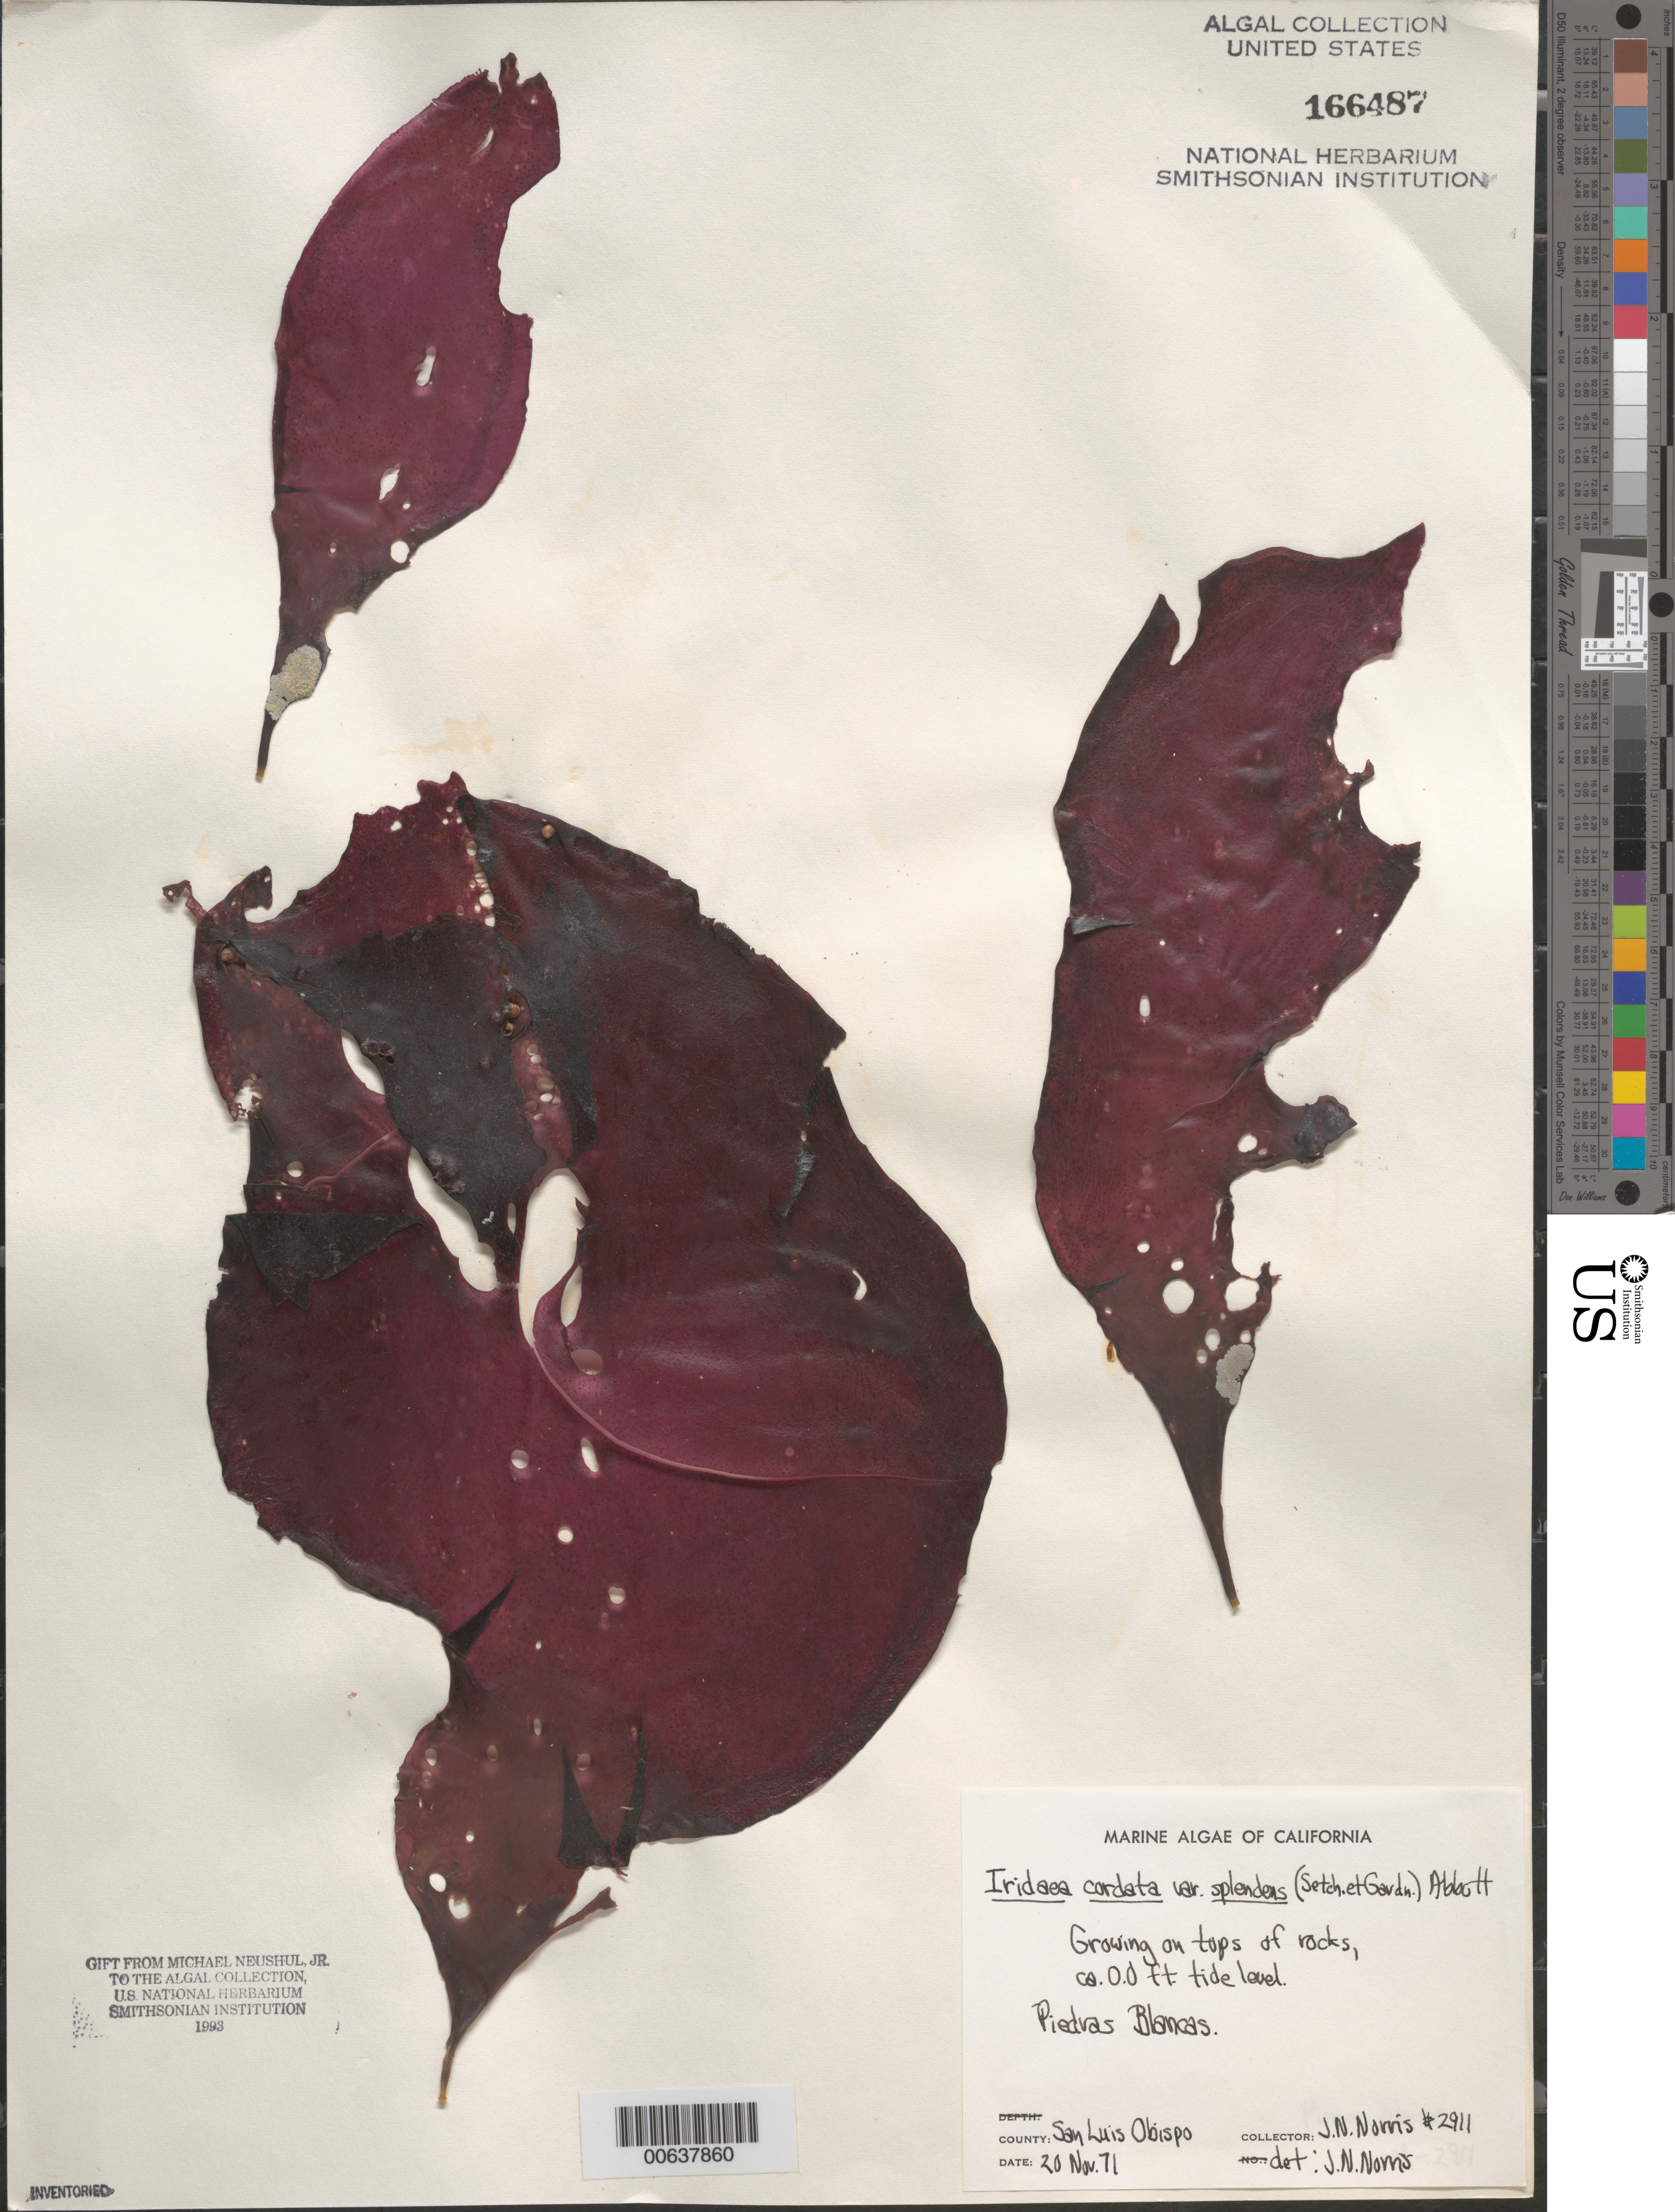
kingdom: Plantae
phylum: Rhodophyta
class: Florideophyceae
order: Gigartinales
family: Gigartinaceae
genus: Iridaea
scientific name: Iridaea cordata var. splendens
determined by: Norris, James N.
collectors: J. N. Norris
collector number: JN-2911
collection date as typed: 20 Nov 1970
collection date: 1970-11-20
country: United States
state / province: California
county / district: San Luis Obispo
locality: Piedras Blancas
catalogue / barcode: US 166487